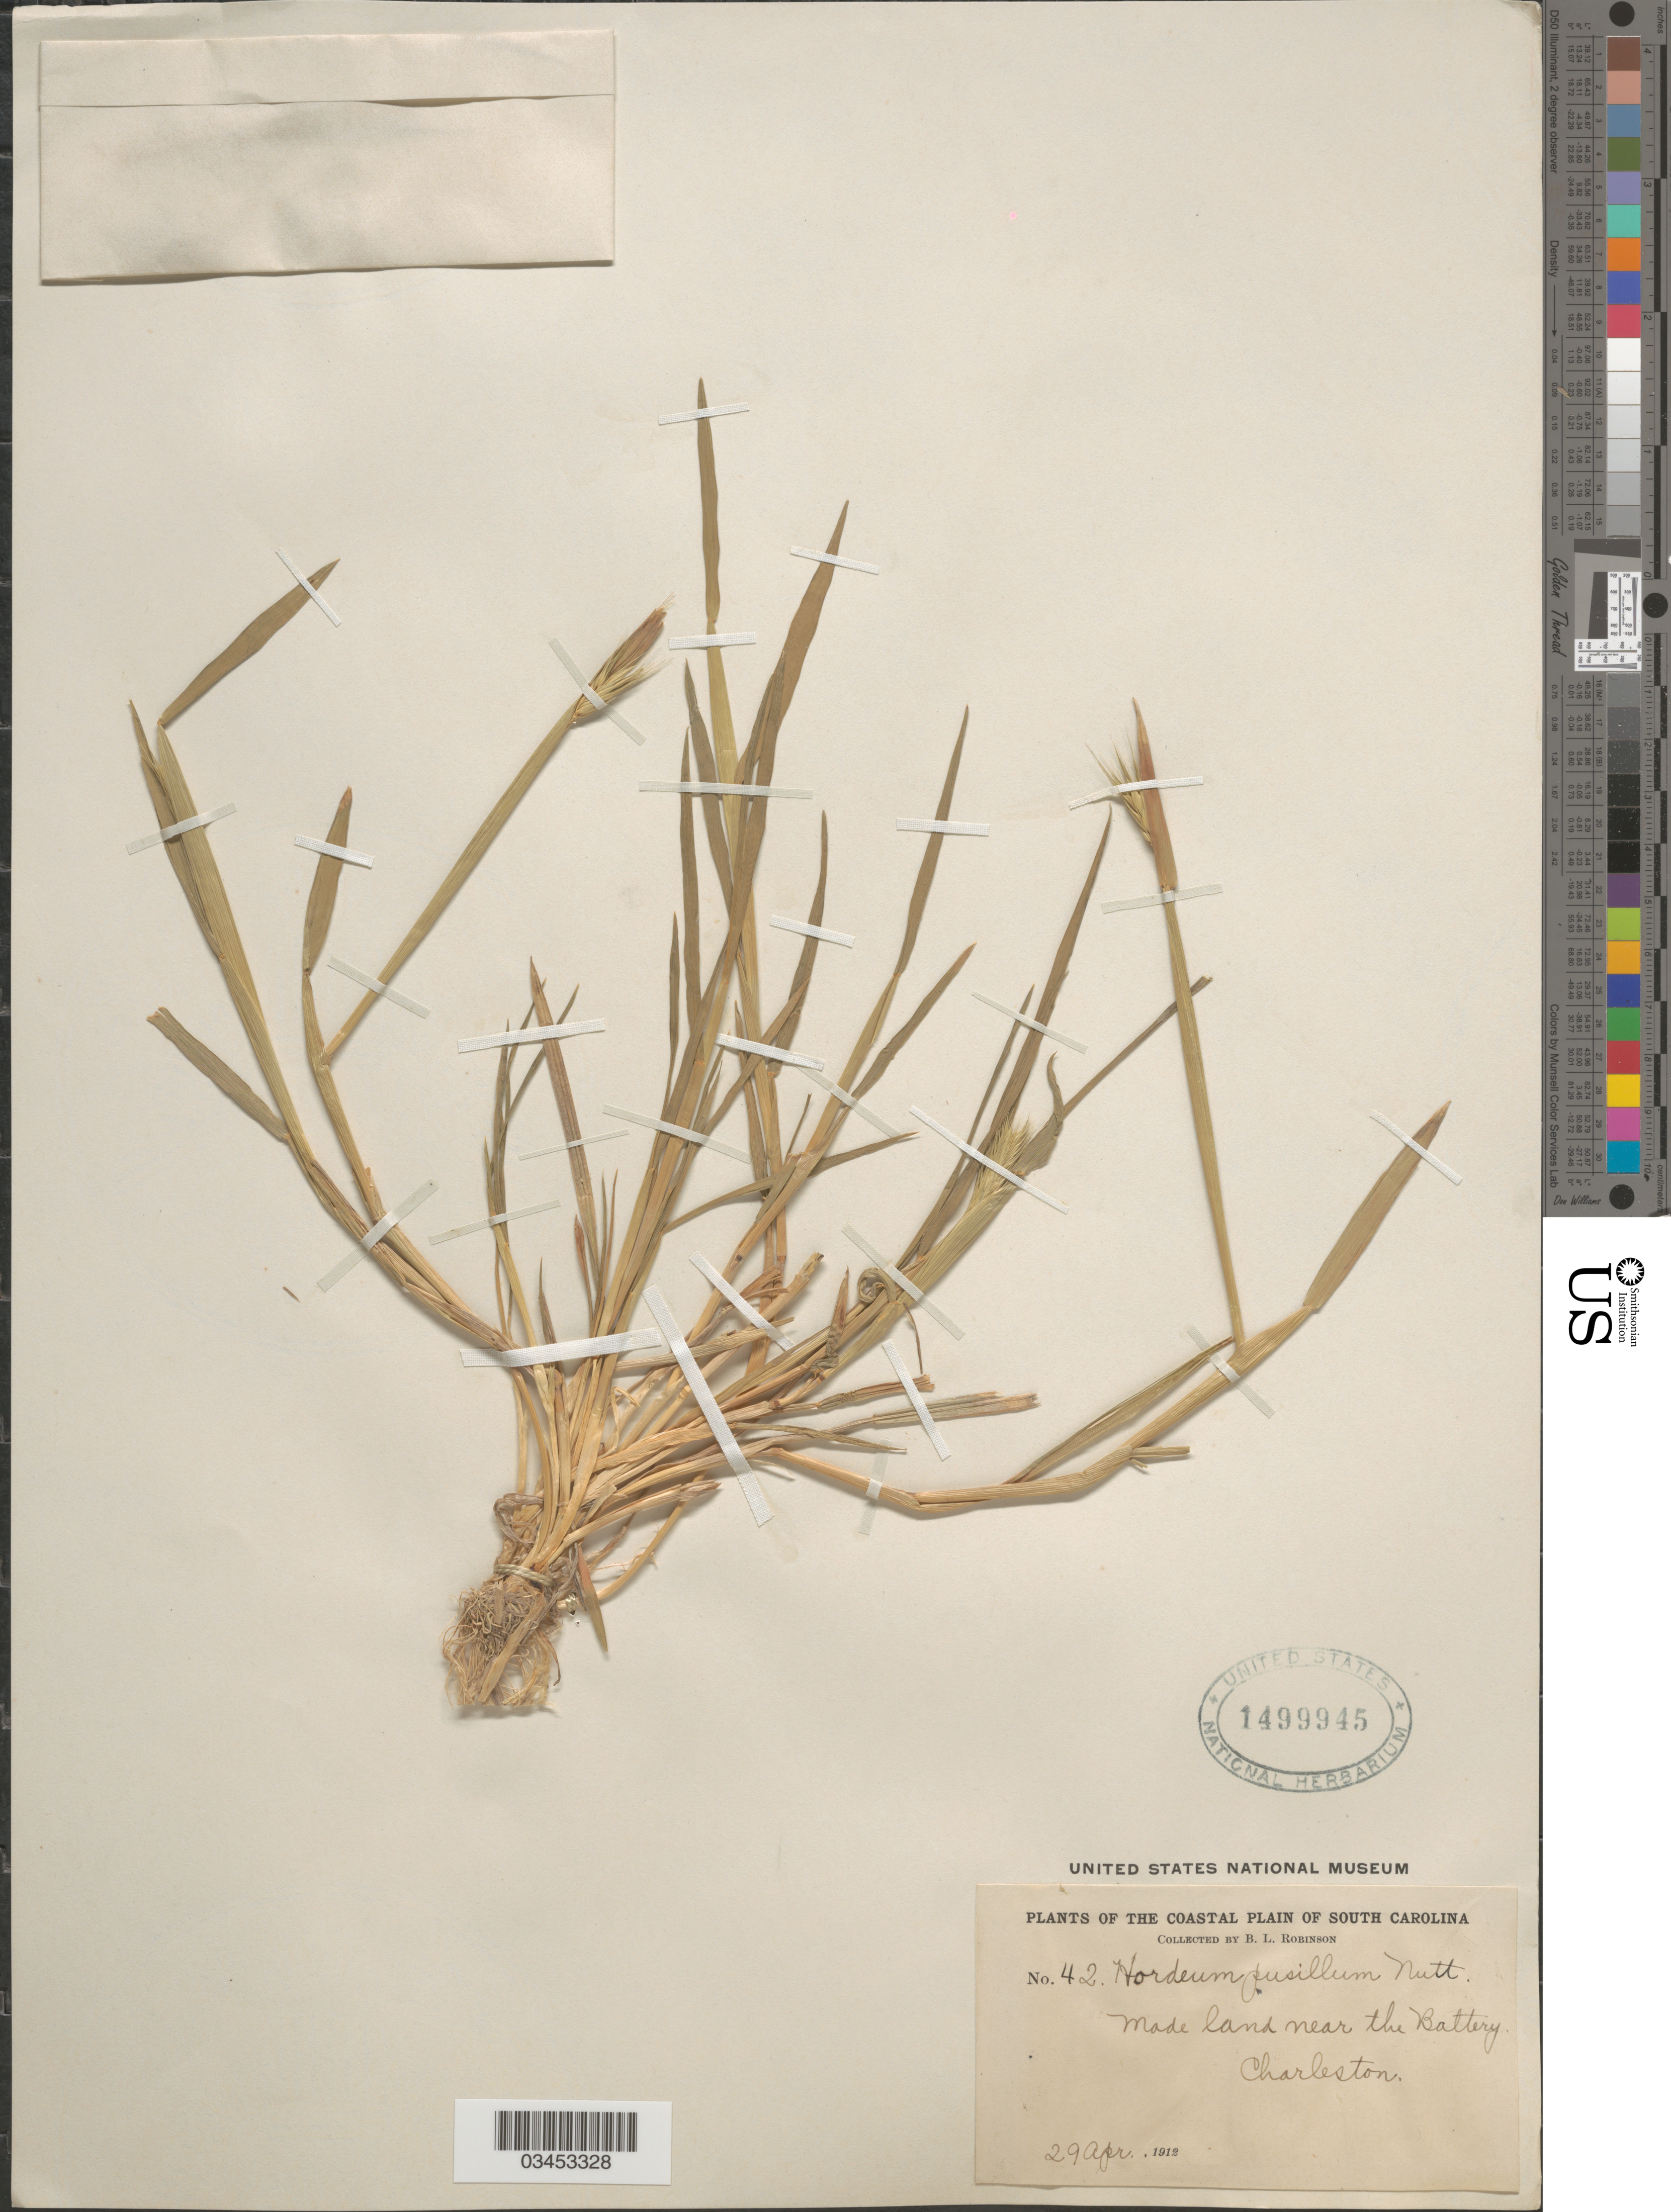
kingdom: Plantae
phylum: Tracheophyta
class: Liliopsida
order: Poales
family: Poaceae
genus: Hordeum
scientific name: Hordeum pusillum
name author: Nutt.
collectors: B. L. Robinson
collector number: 42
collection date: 1912-04-29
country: United States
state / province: South Carolina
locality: The Coastal Plain of South Carolina. Made land near the Battery. Charleston.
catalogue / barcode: US 1499945